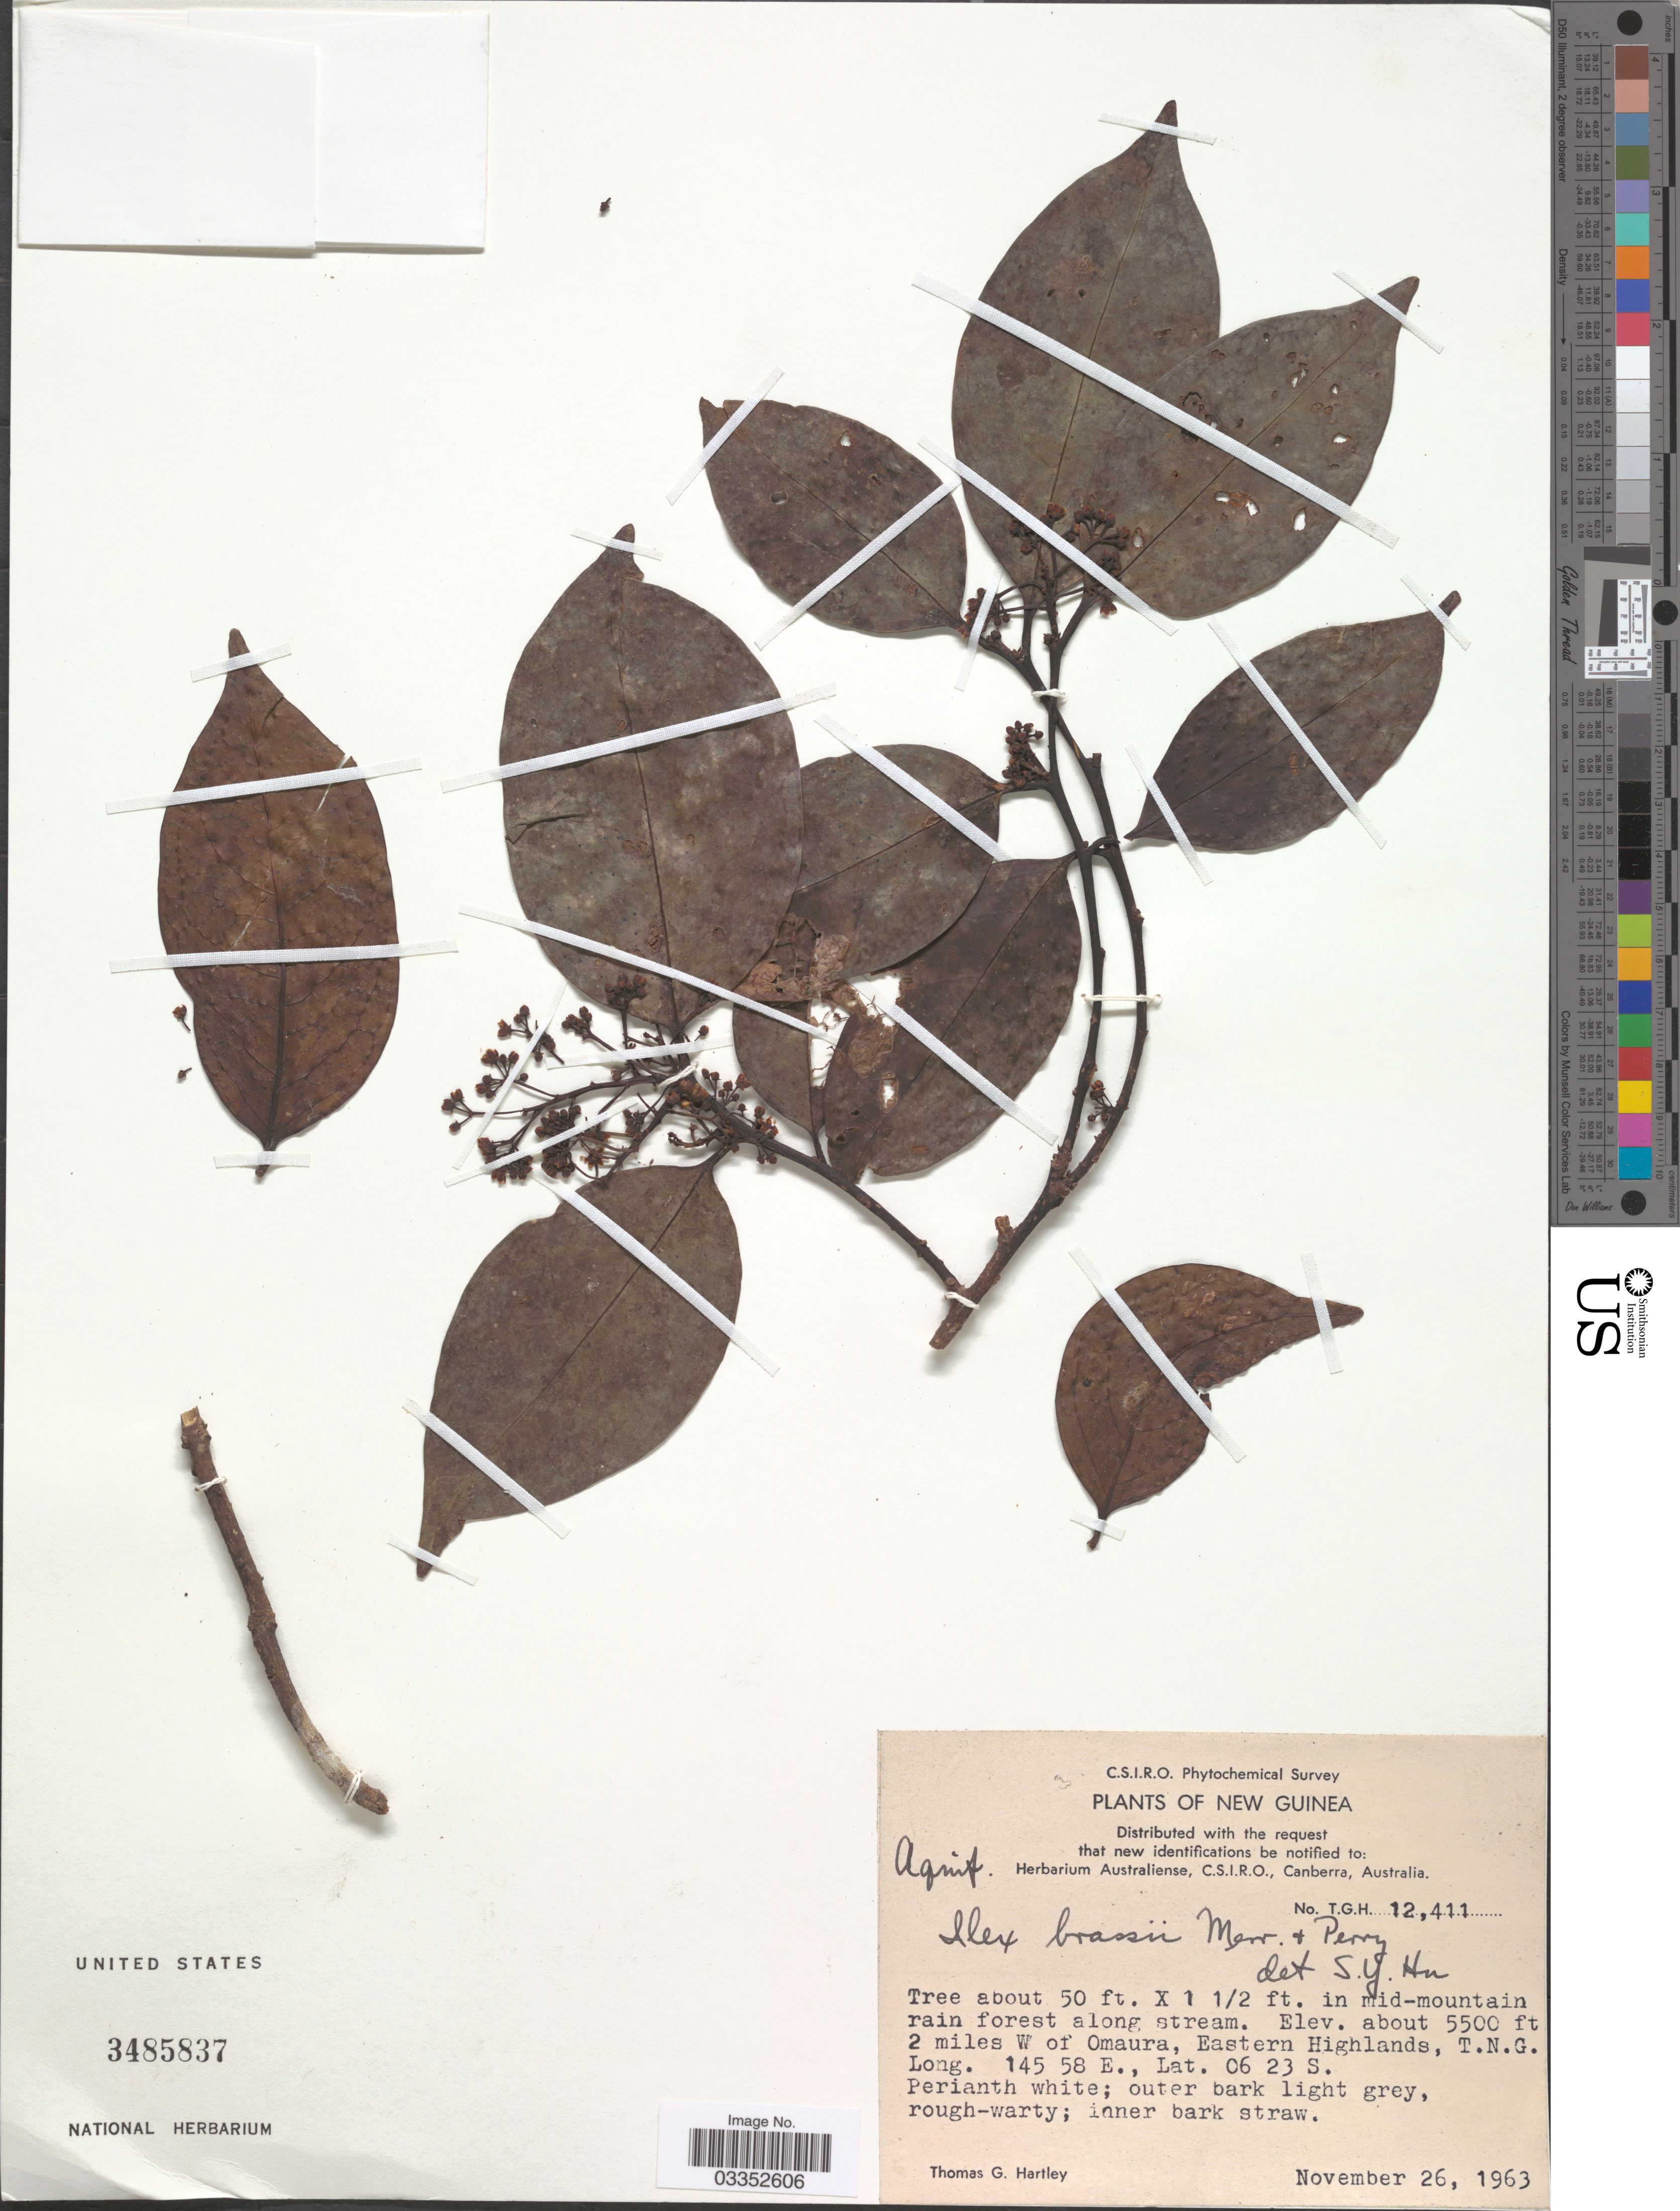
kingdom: Plantae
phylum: Tracheophyta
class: Magnoliopsida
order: Aquifoliales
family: Aquifoliaceae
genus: Ilex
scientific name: Ilex brassii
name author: Merr. & L.M. Perry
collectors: T. G. Hartley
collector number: T.G.H. 12411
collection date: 1963-11-26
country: Papua New Guinea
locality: New Guinea. 2 miles W of Omaura, Eastern Highlands, T.N.G.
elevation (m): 1676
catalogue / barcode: US 3485837